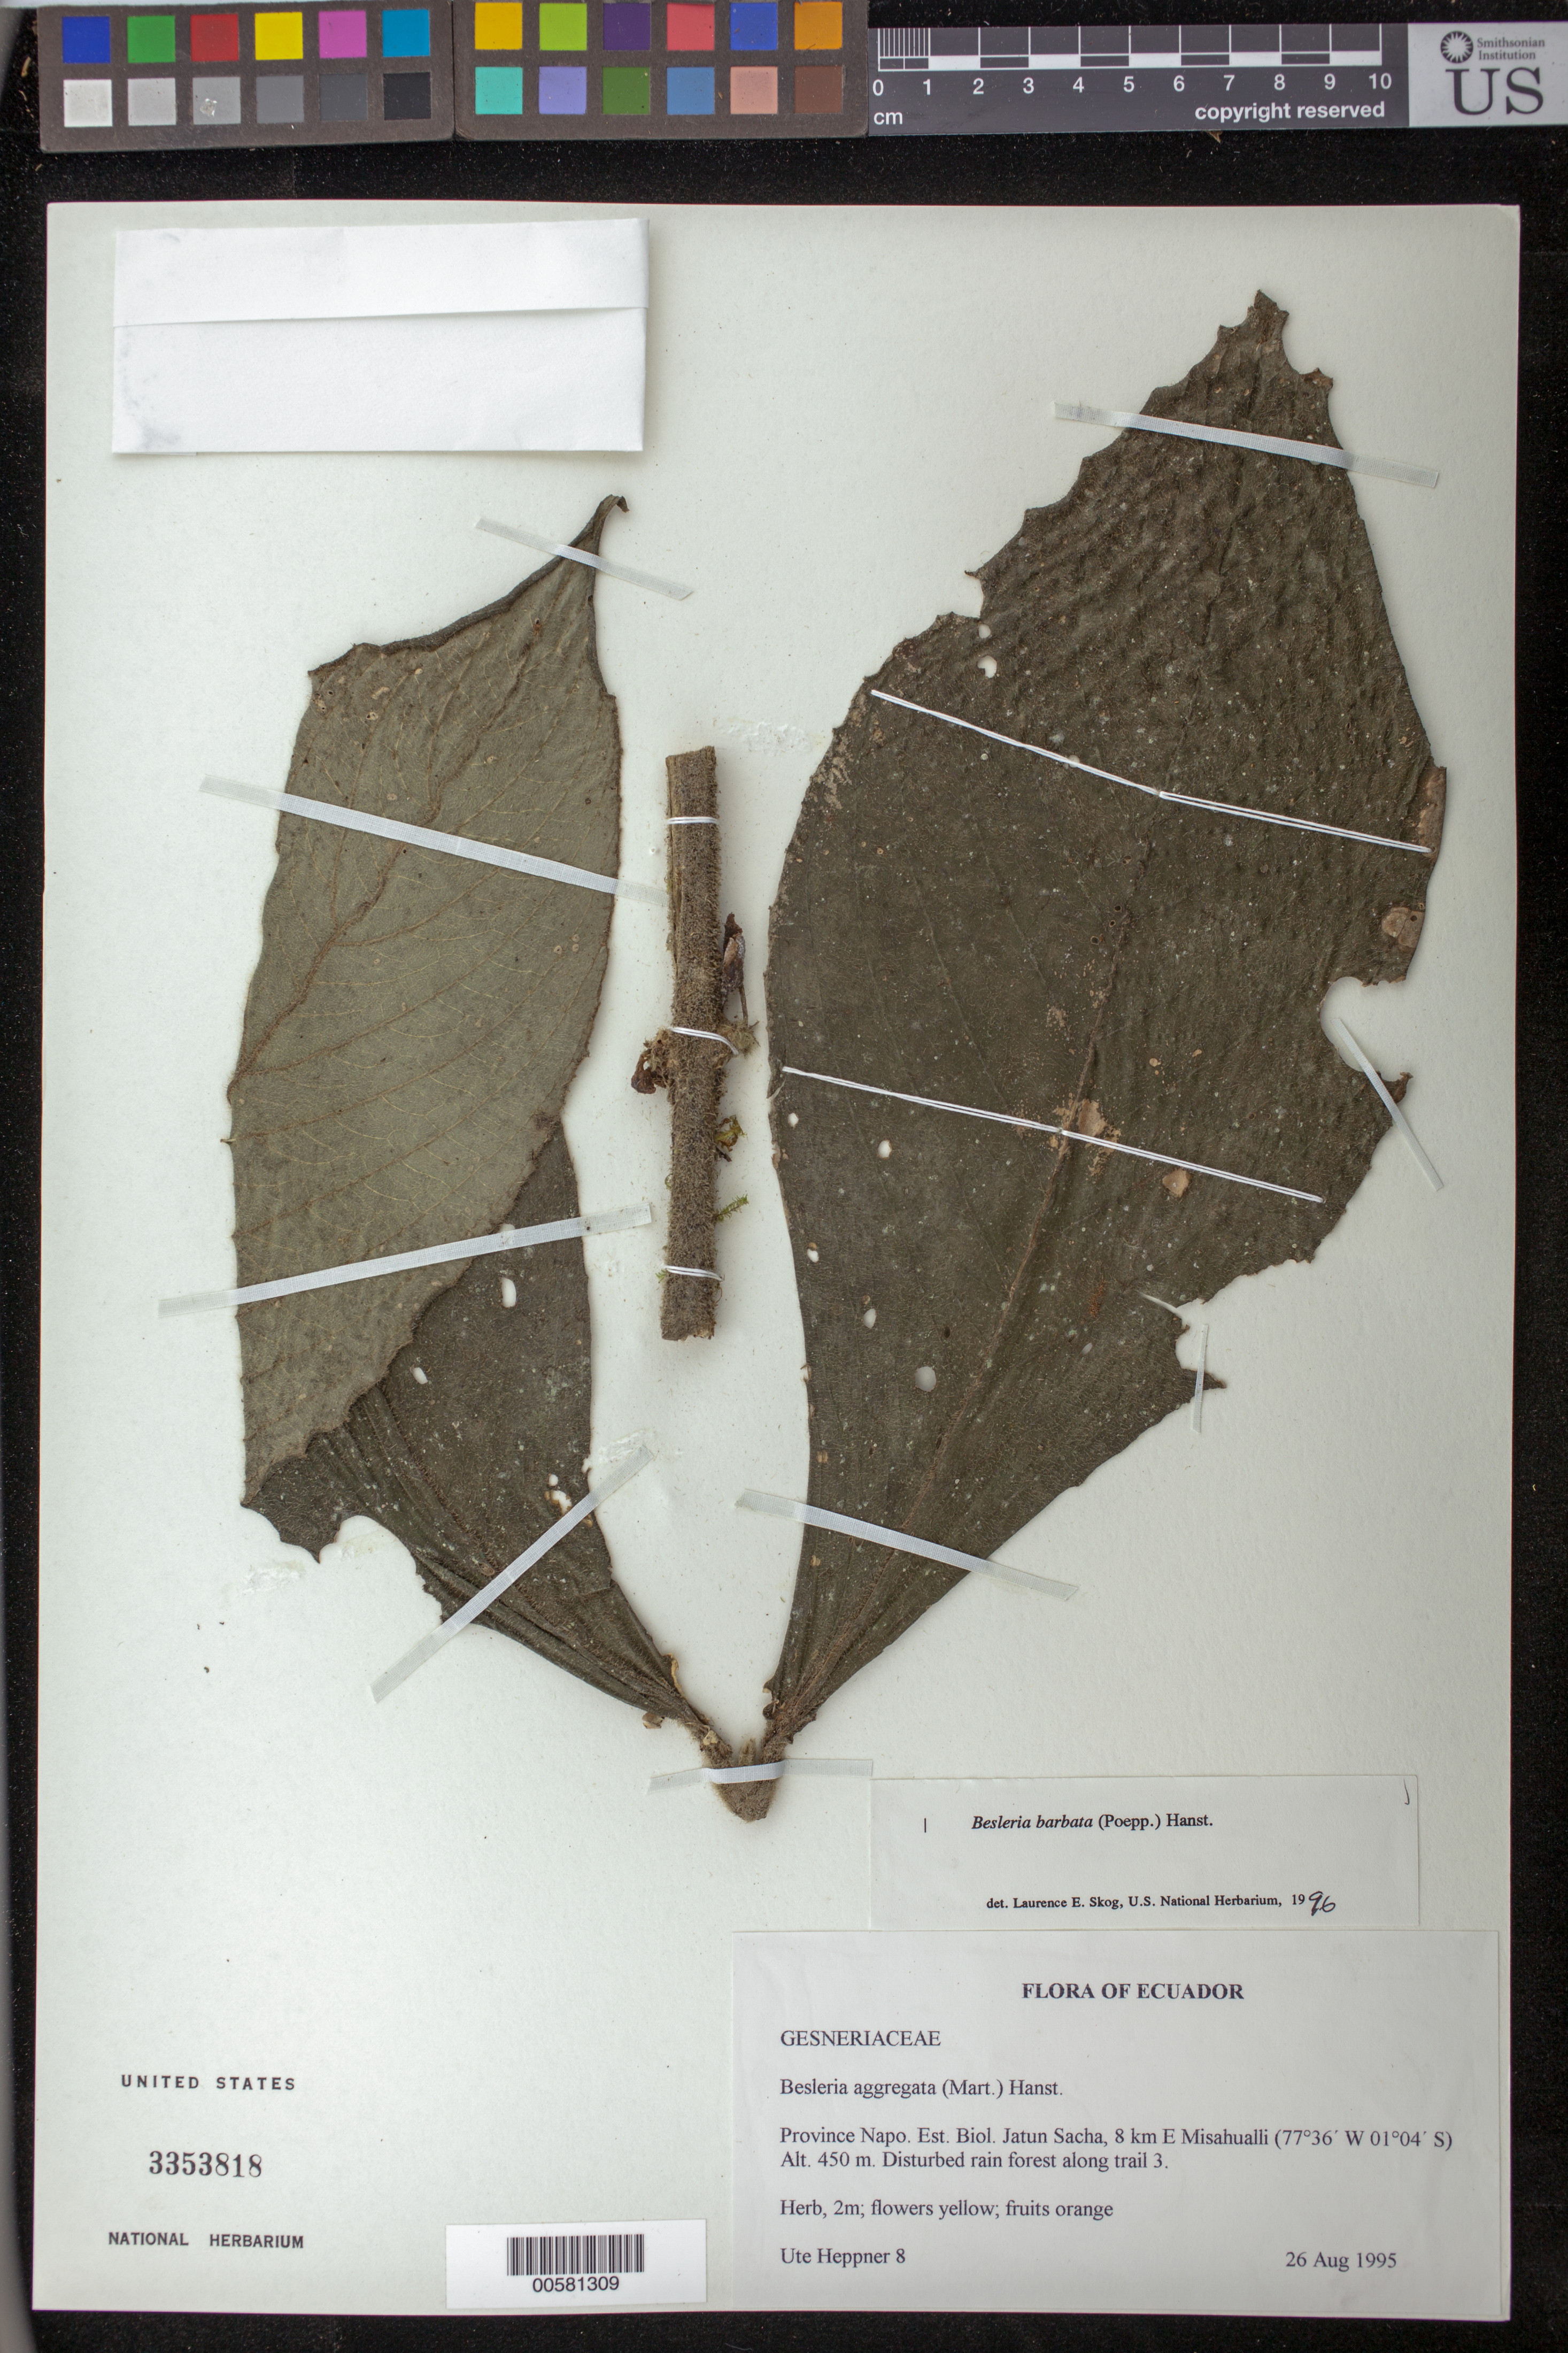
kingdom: Plantae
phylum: Tracheophyta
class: Magnoliopsida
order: Lamiales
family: Gesneriaceae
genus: Besleria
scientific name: Besleria barbata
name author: (Poepp.) Hanst.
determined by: Skog, Laurence E.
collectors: U. Heppner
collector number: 8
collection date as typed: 26 Aug 1995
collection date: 1995-08-26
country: Ecuador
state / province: Napo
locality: Est. Biol. Jatun Sacha, 8 km E of Misahualli; along trail 3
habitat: Disturbed rain forest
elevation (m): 450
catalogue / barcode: US 3353818